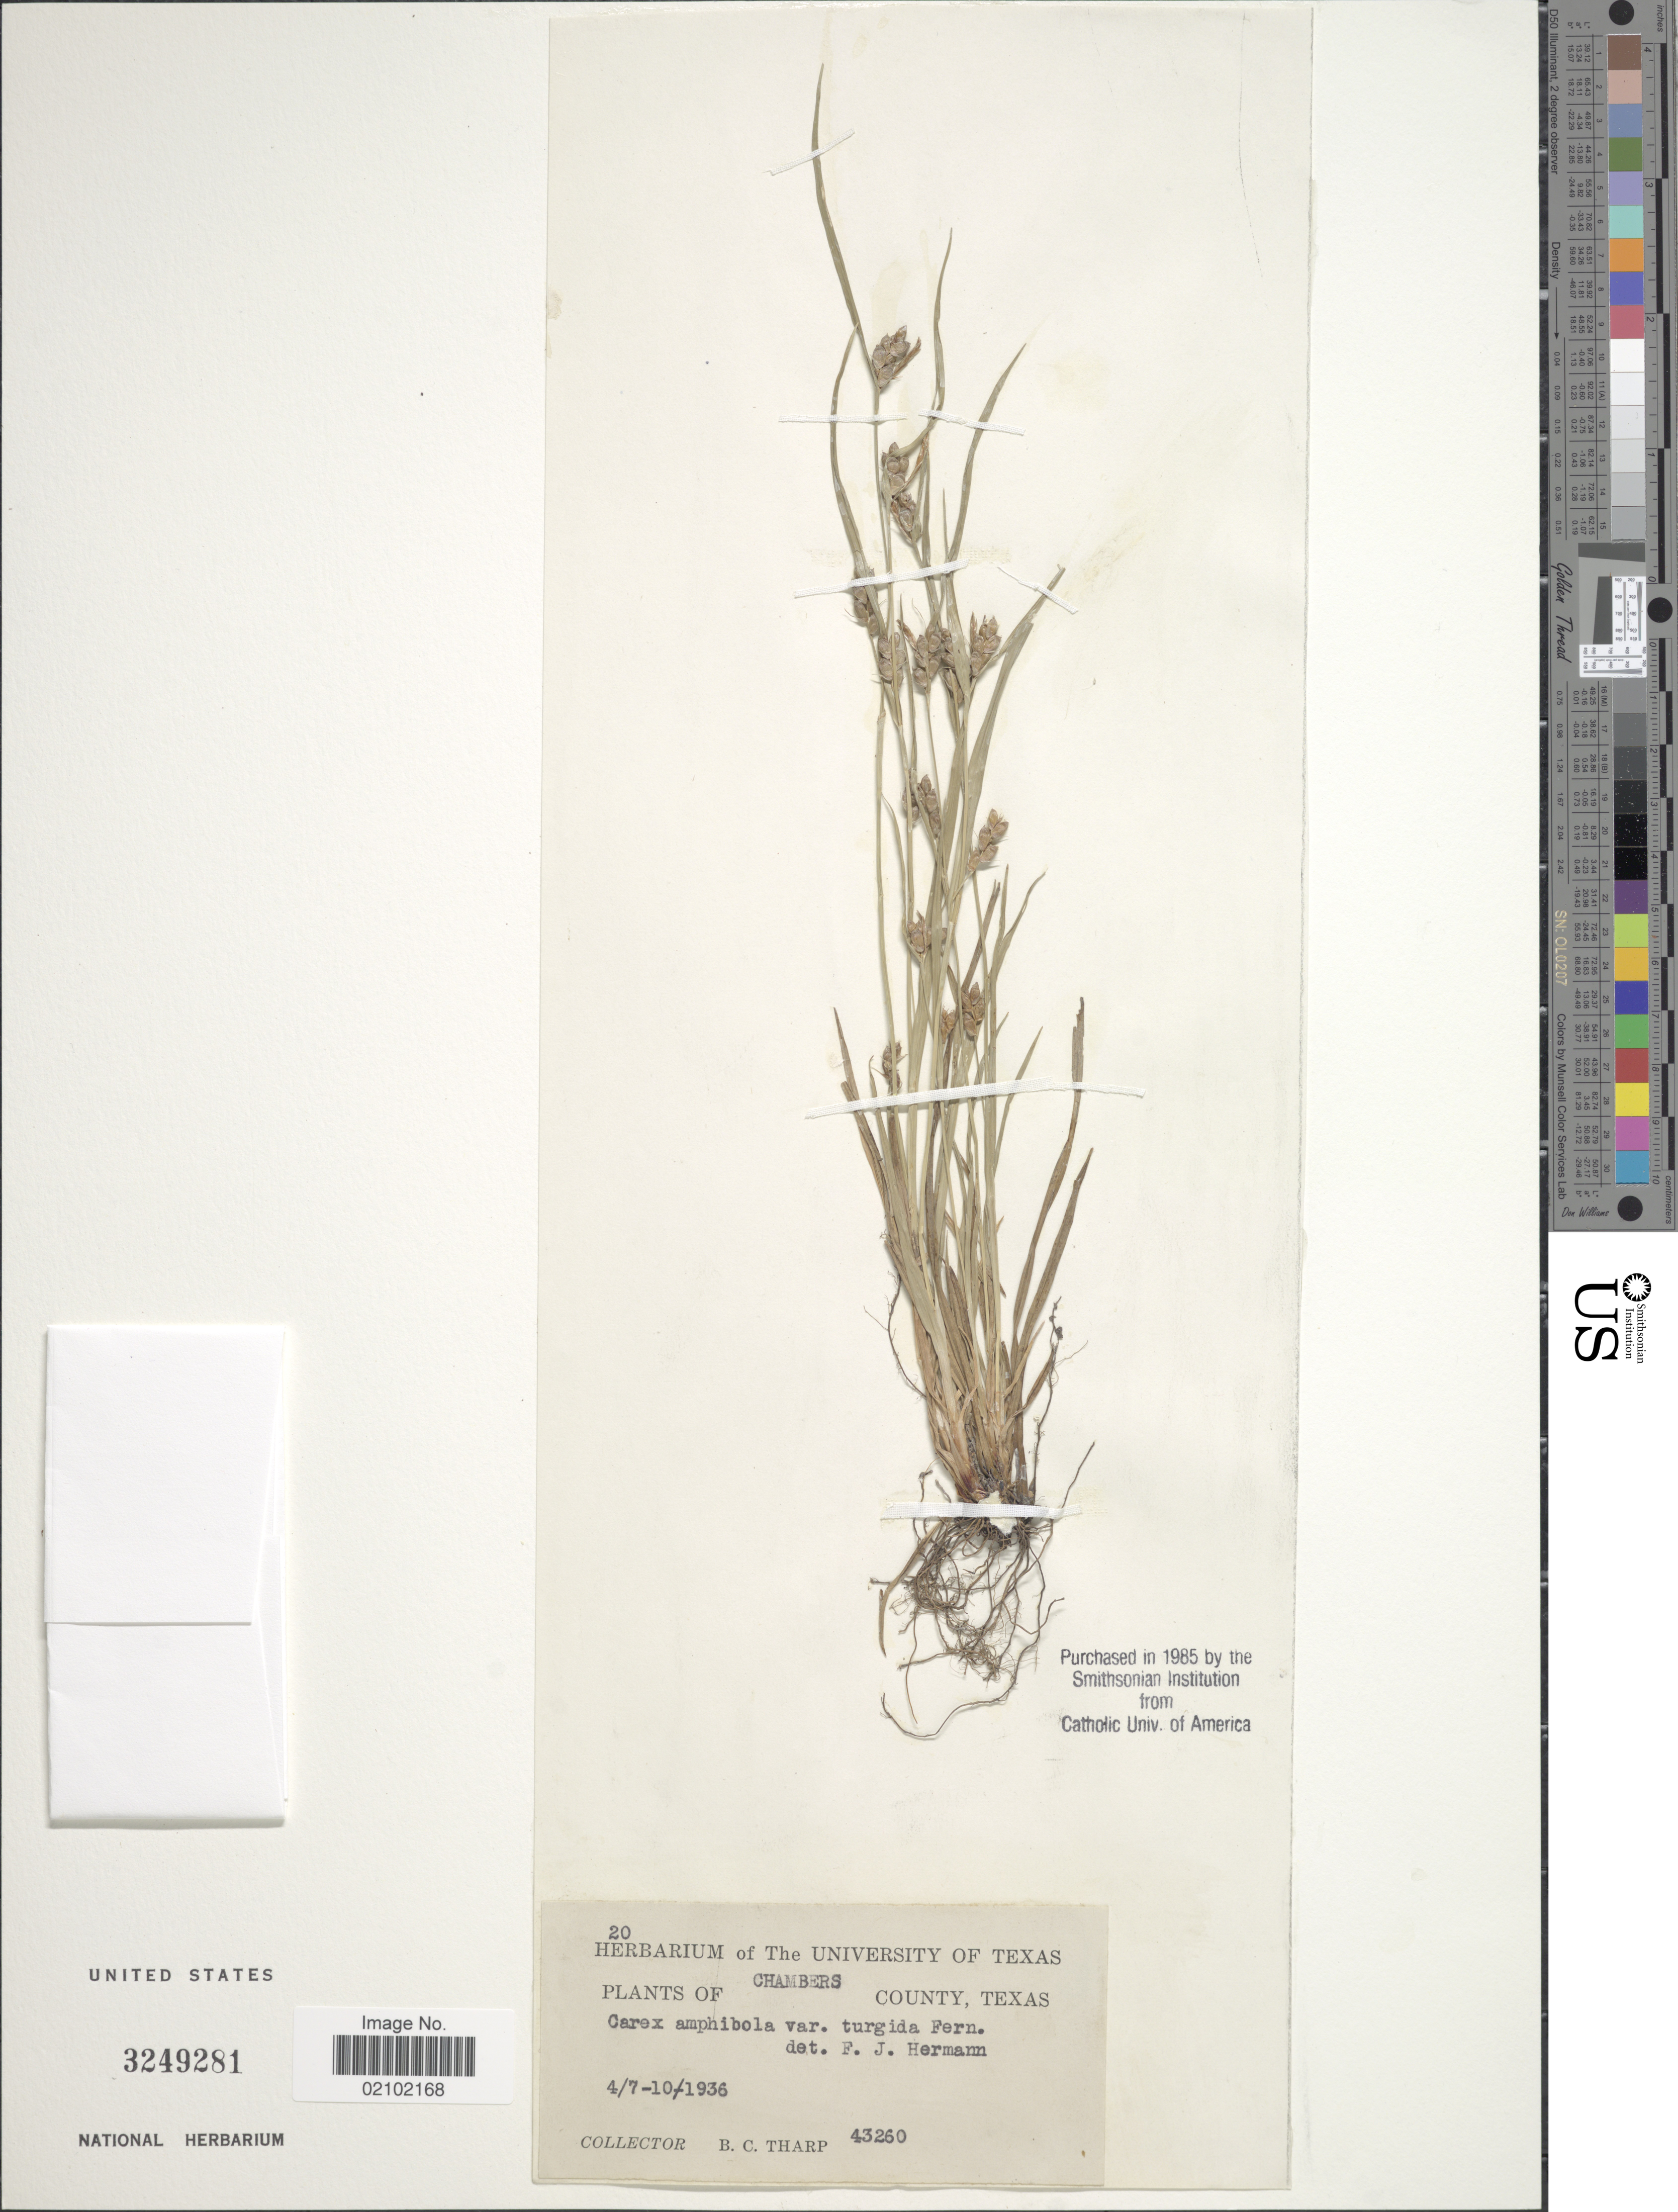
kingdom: Plantae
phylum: Tracheophyta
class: Liliopsida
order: Poales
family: Cyperaceae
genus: Carex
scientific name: Carex amphibola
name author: Steud.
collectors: B. C. Tharp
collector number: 43260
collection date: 1936-04-07/1936-04-10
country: United States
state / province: Texas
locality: Chambers County.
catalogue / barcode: US 3249281